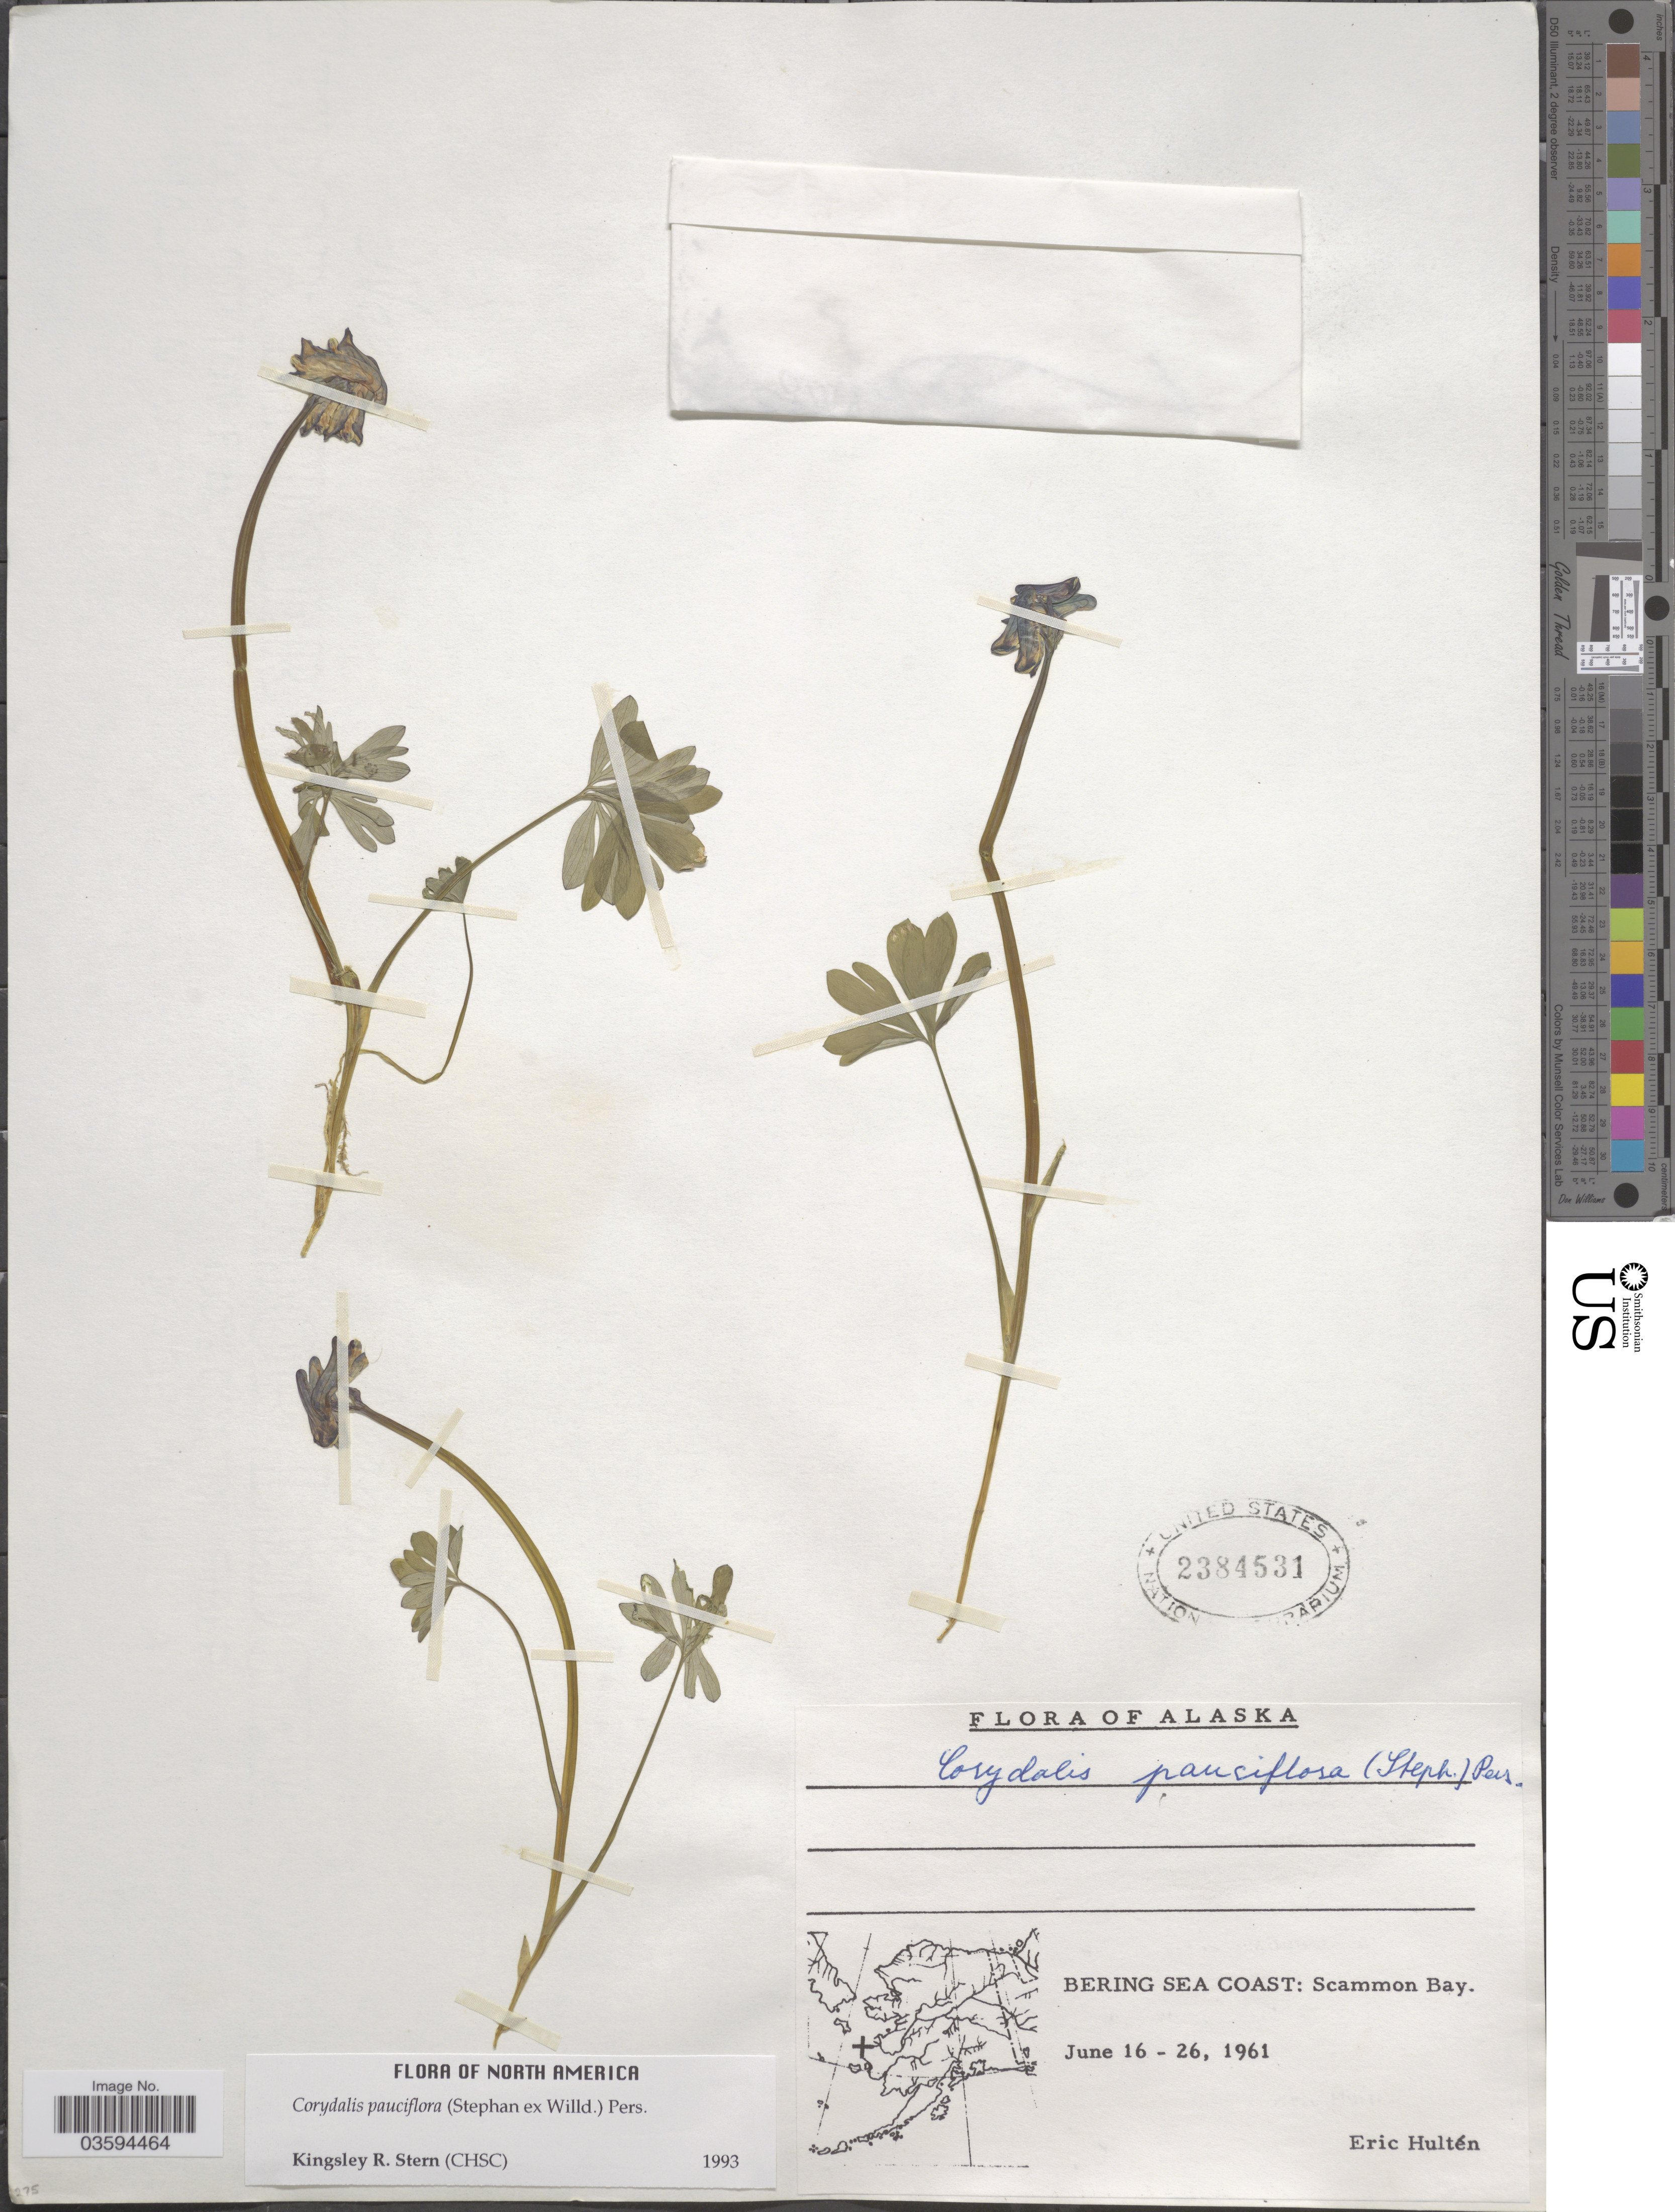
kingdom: Plantae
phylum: Tracheophyta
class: Magnoliopsida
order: Ranunculales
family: Papaveraceae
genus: Corydalis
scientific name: Corydalis pauciflora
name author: (Stephan) Pers.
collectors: E. G. Hultén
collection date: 1961-06-16/1961-06-26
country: United States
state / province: Alaska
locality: Bering Sea Coast: Scammon Bay.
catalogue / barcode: US 2384531